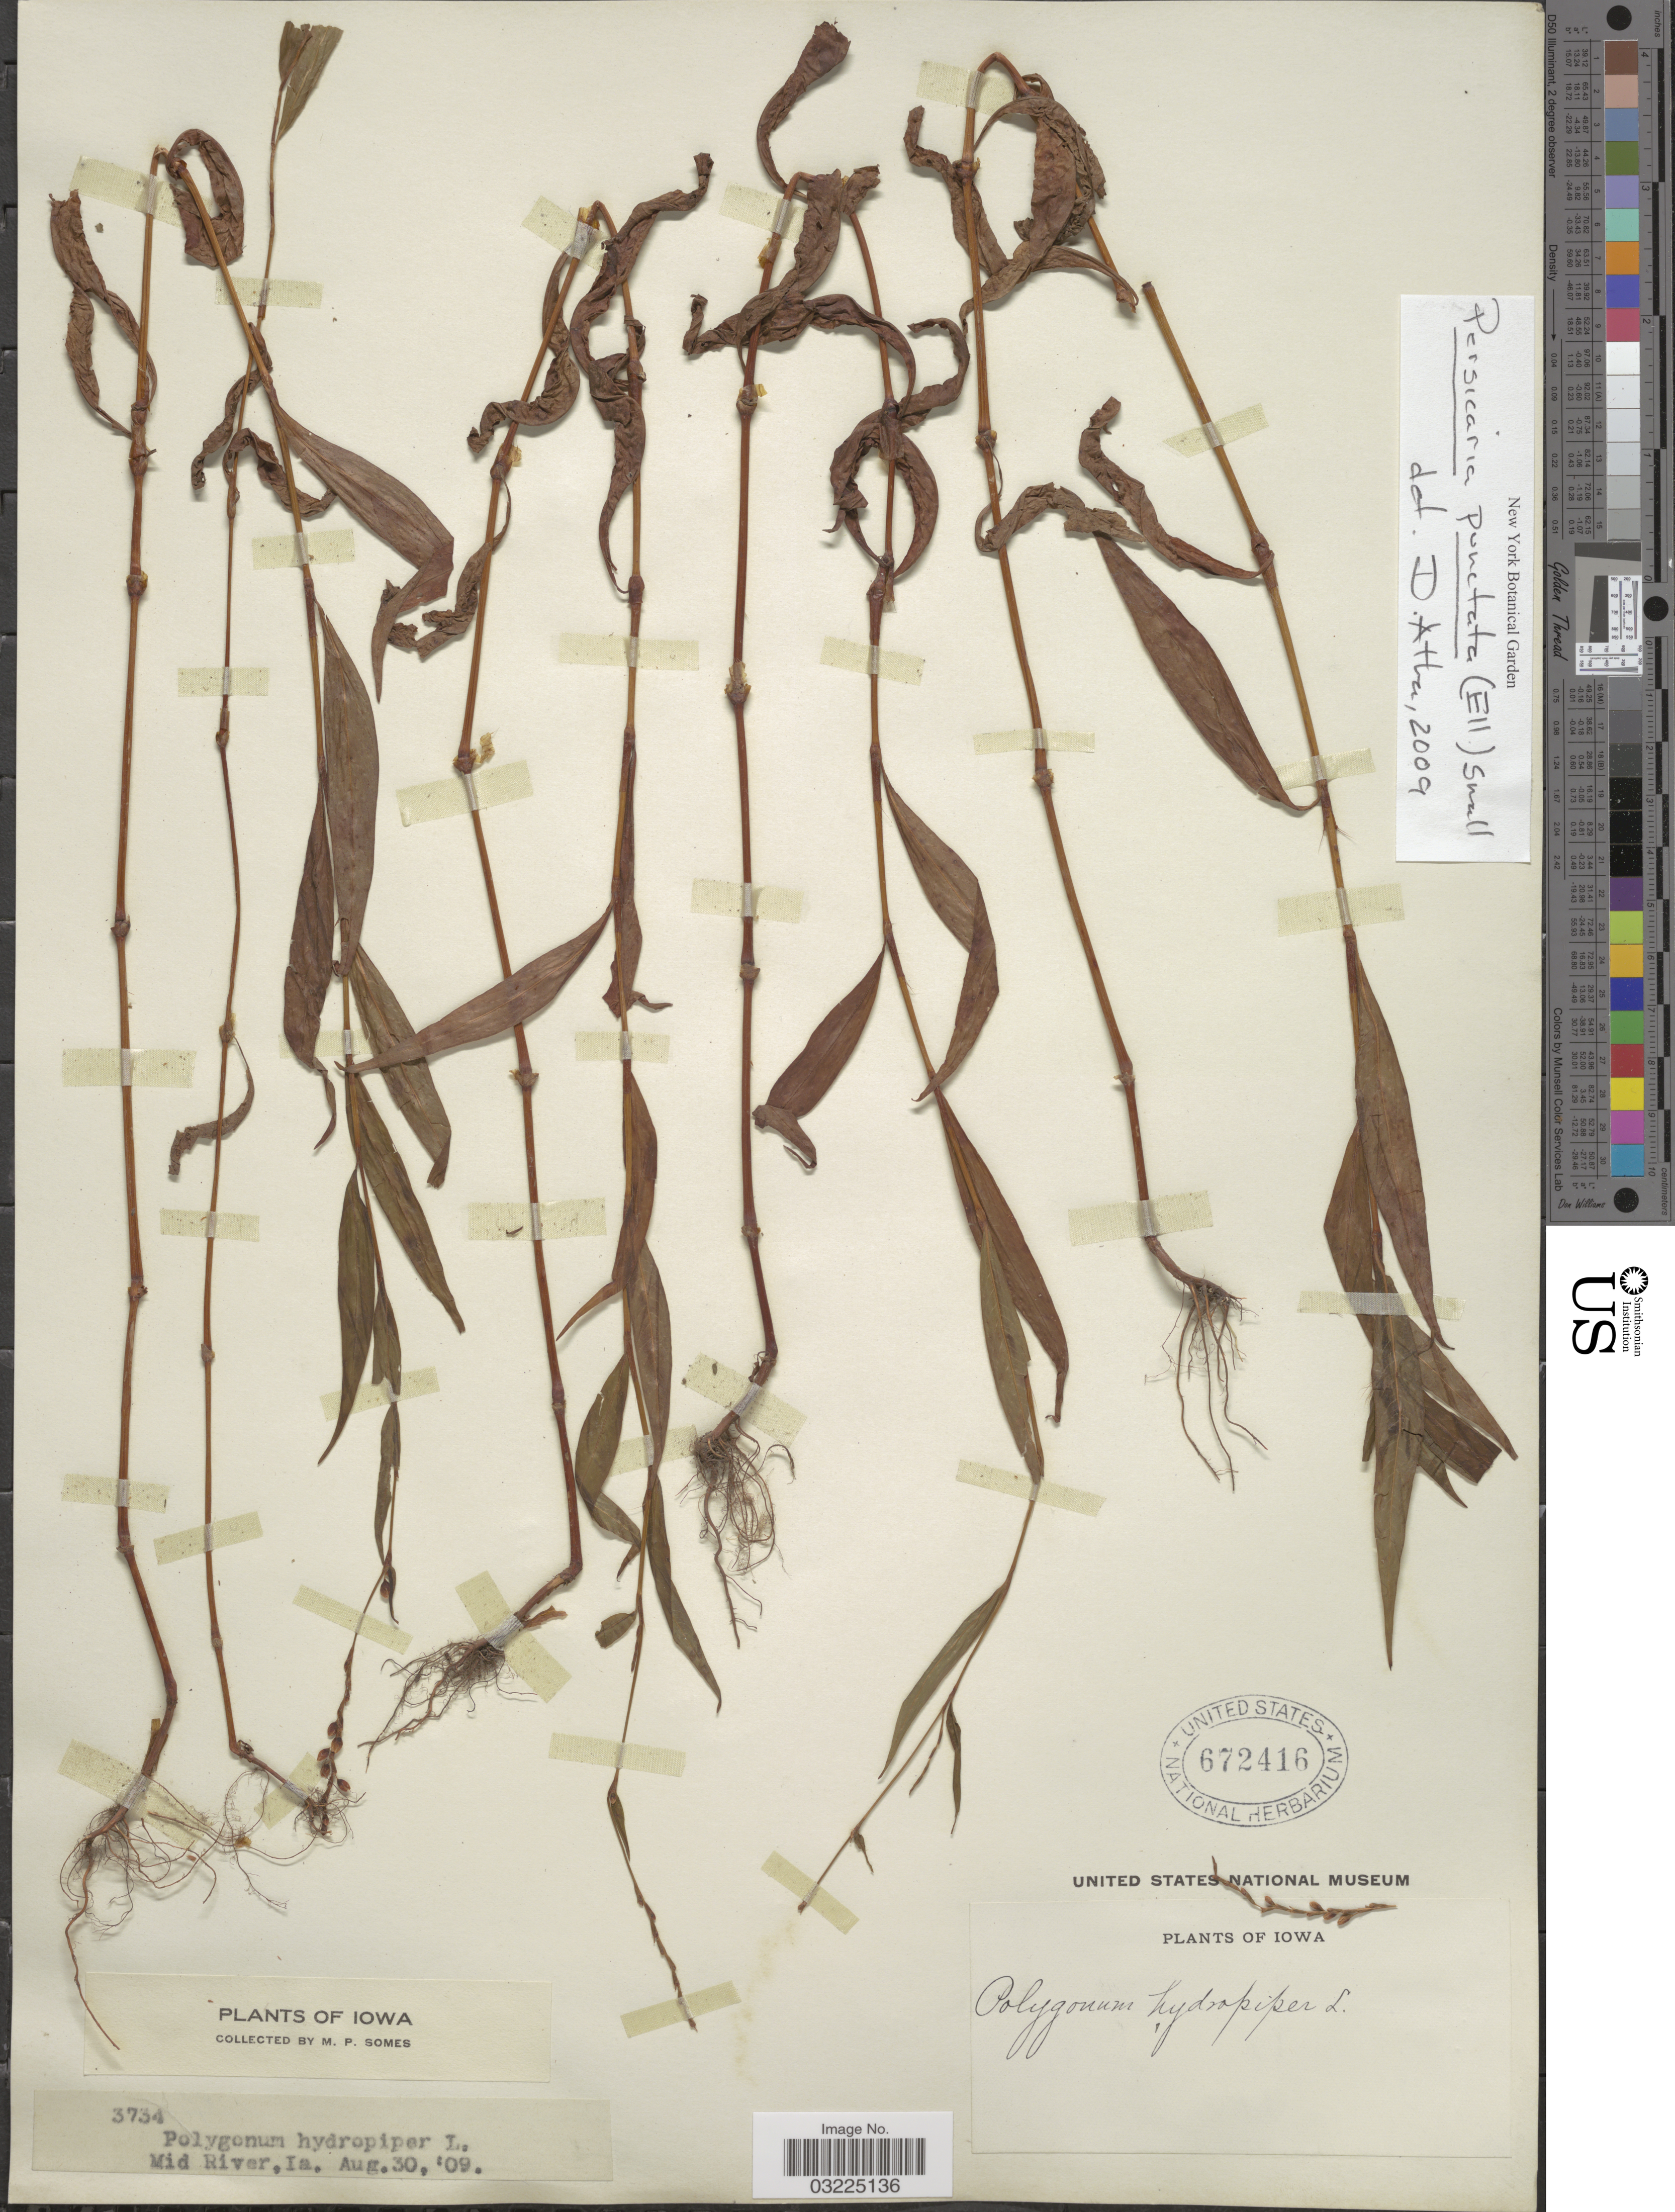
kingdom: Plantae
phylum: Tracheophyta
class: Magnoliopsida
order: Caryophyllales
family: Polygonaceae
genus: Persicaria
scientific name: Persicaria punctata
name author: (Elliott) Small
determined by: Atha, D. E.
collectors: M. Somes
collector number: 3734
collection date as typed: Transcribed d/m/y: 30/8/9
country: United States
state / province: Iowa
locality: Mid River.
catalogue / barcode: US 672416